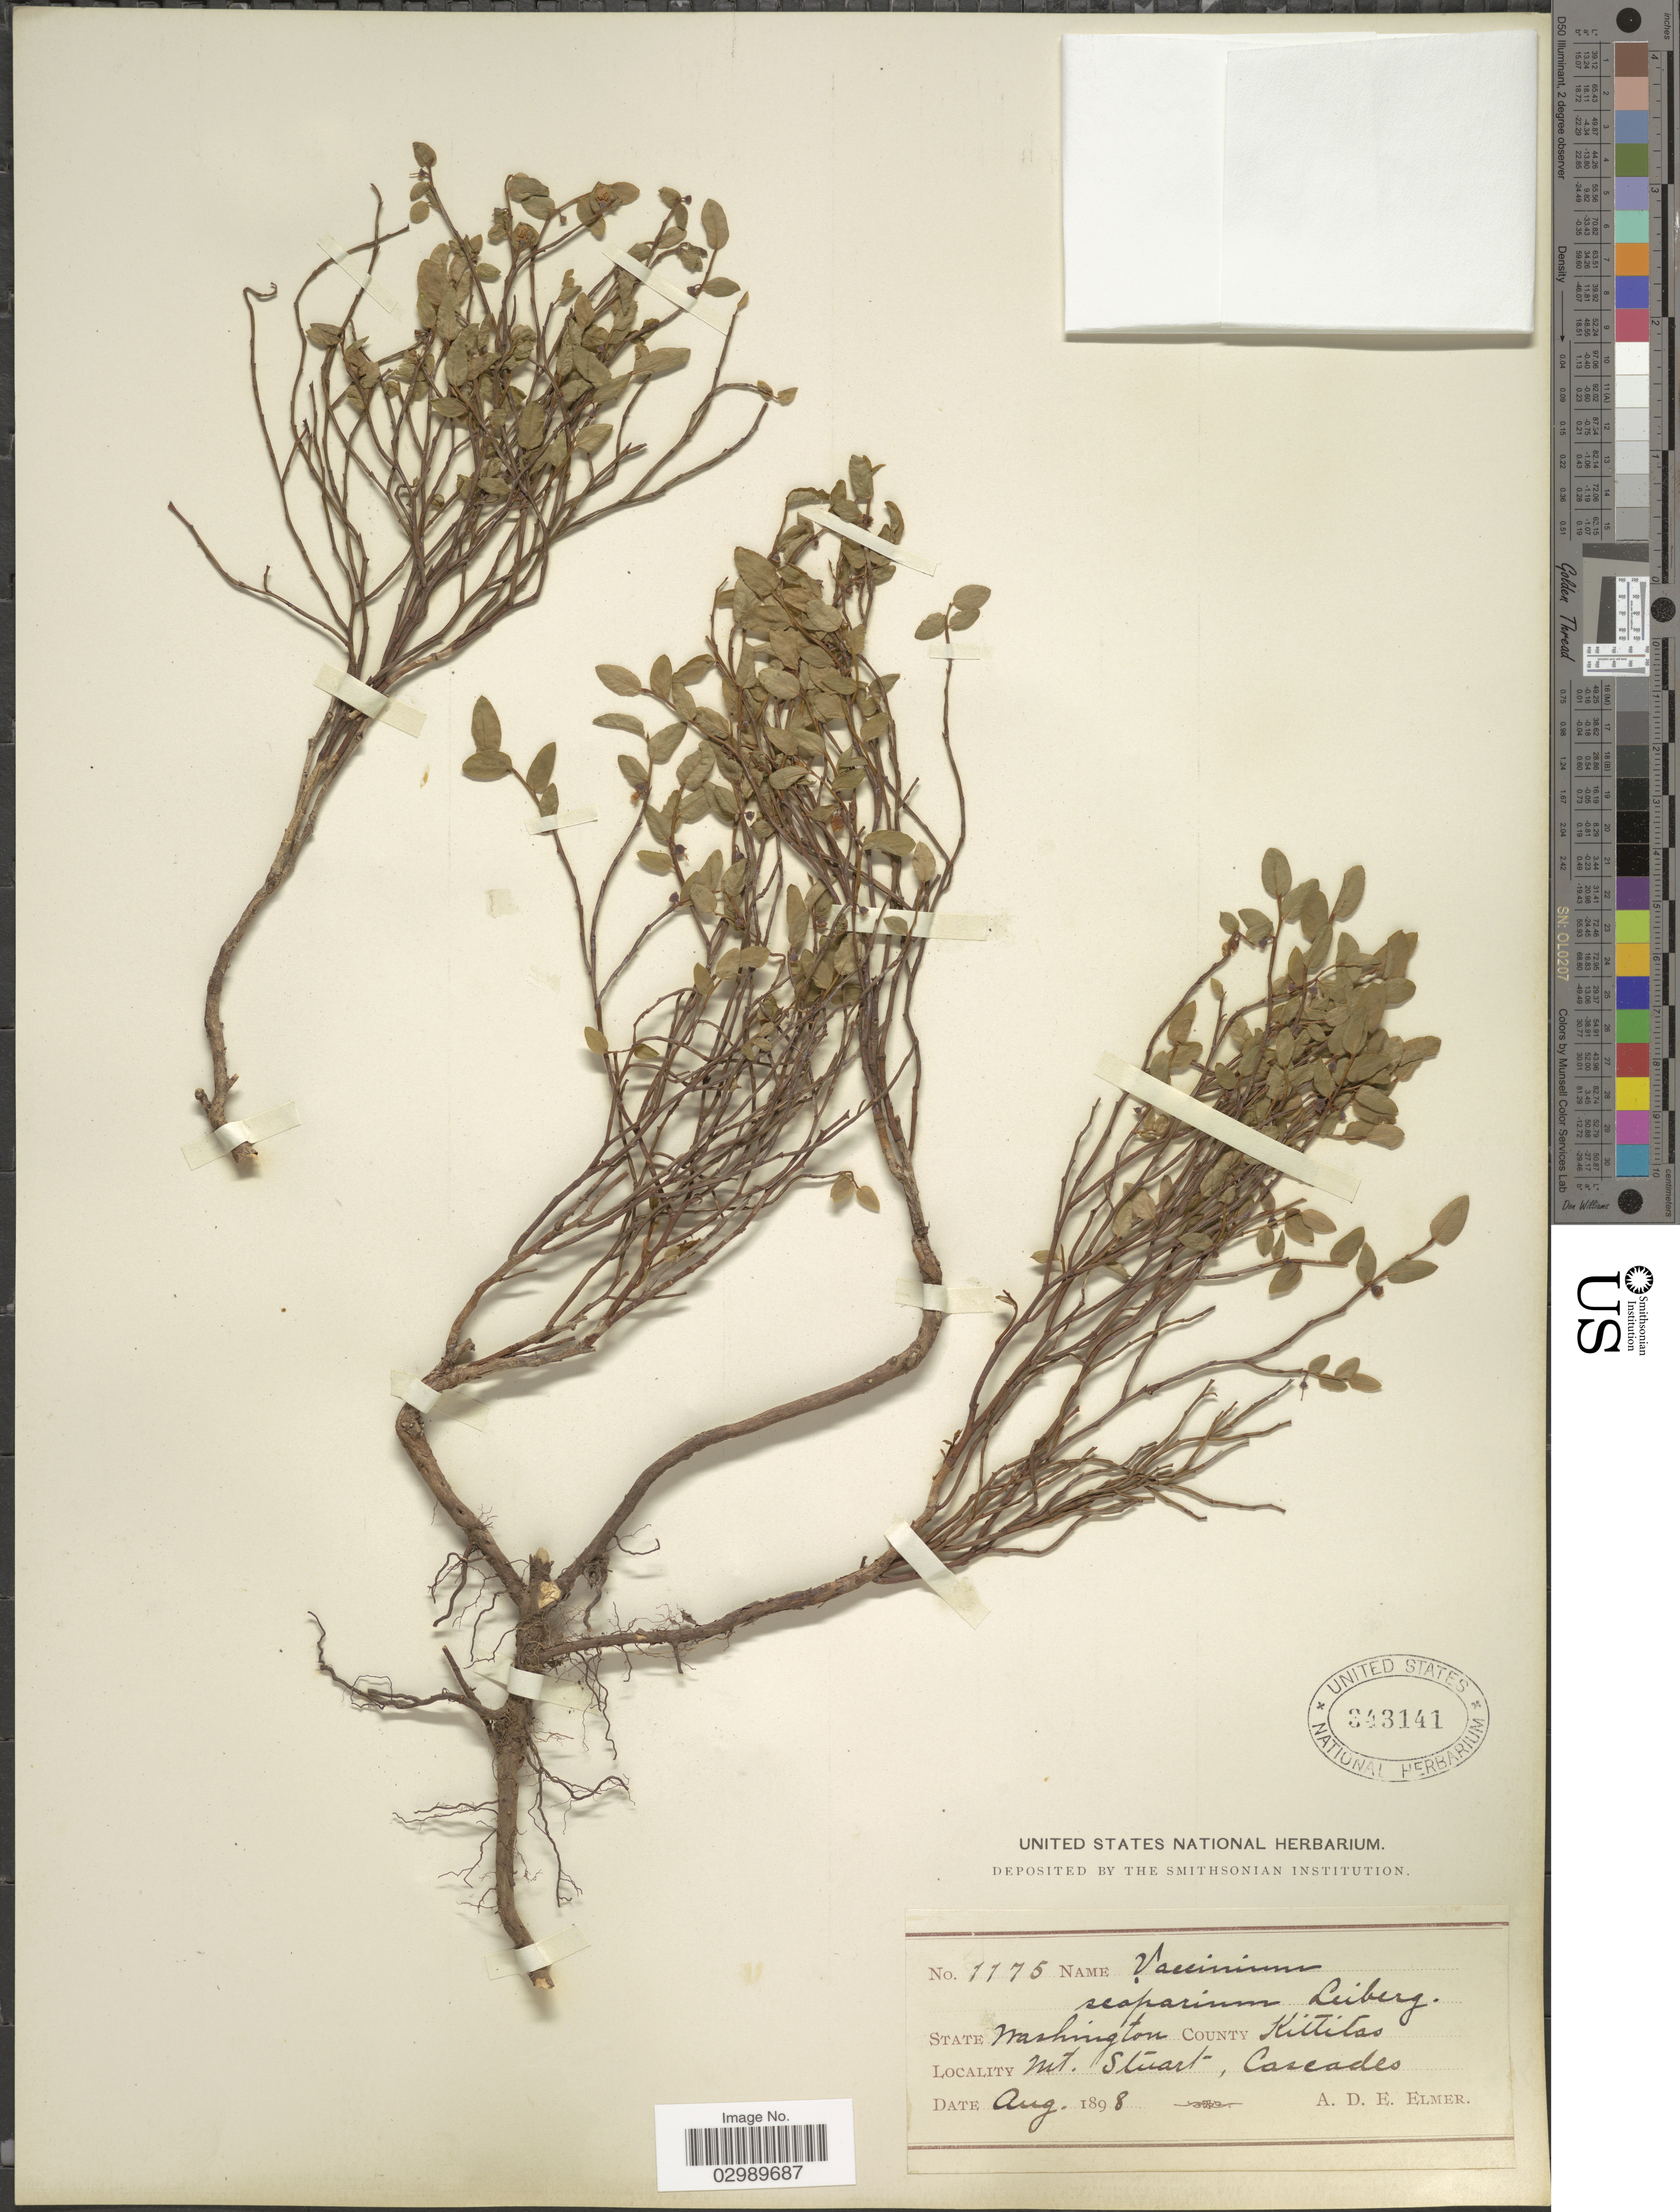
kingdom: Plantae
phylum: Tracheophyta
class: Magnoliopsida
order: Ericales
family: Ericaceae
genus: Vaccinium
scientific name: Vaccinium scoparium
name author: Leiberg ex Coville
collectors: A. D. E. Elmer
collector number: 1175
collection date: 1898-08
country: United States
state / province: Washington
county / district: Kittitas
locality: County Kittitas. Mt. Stuart, Cascades.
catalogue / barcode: US 343141